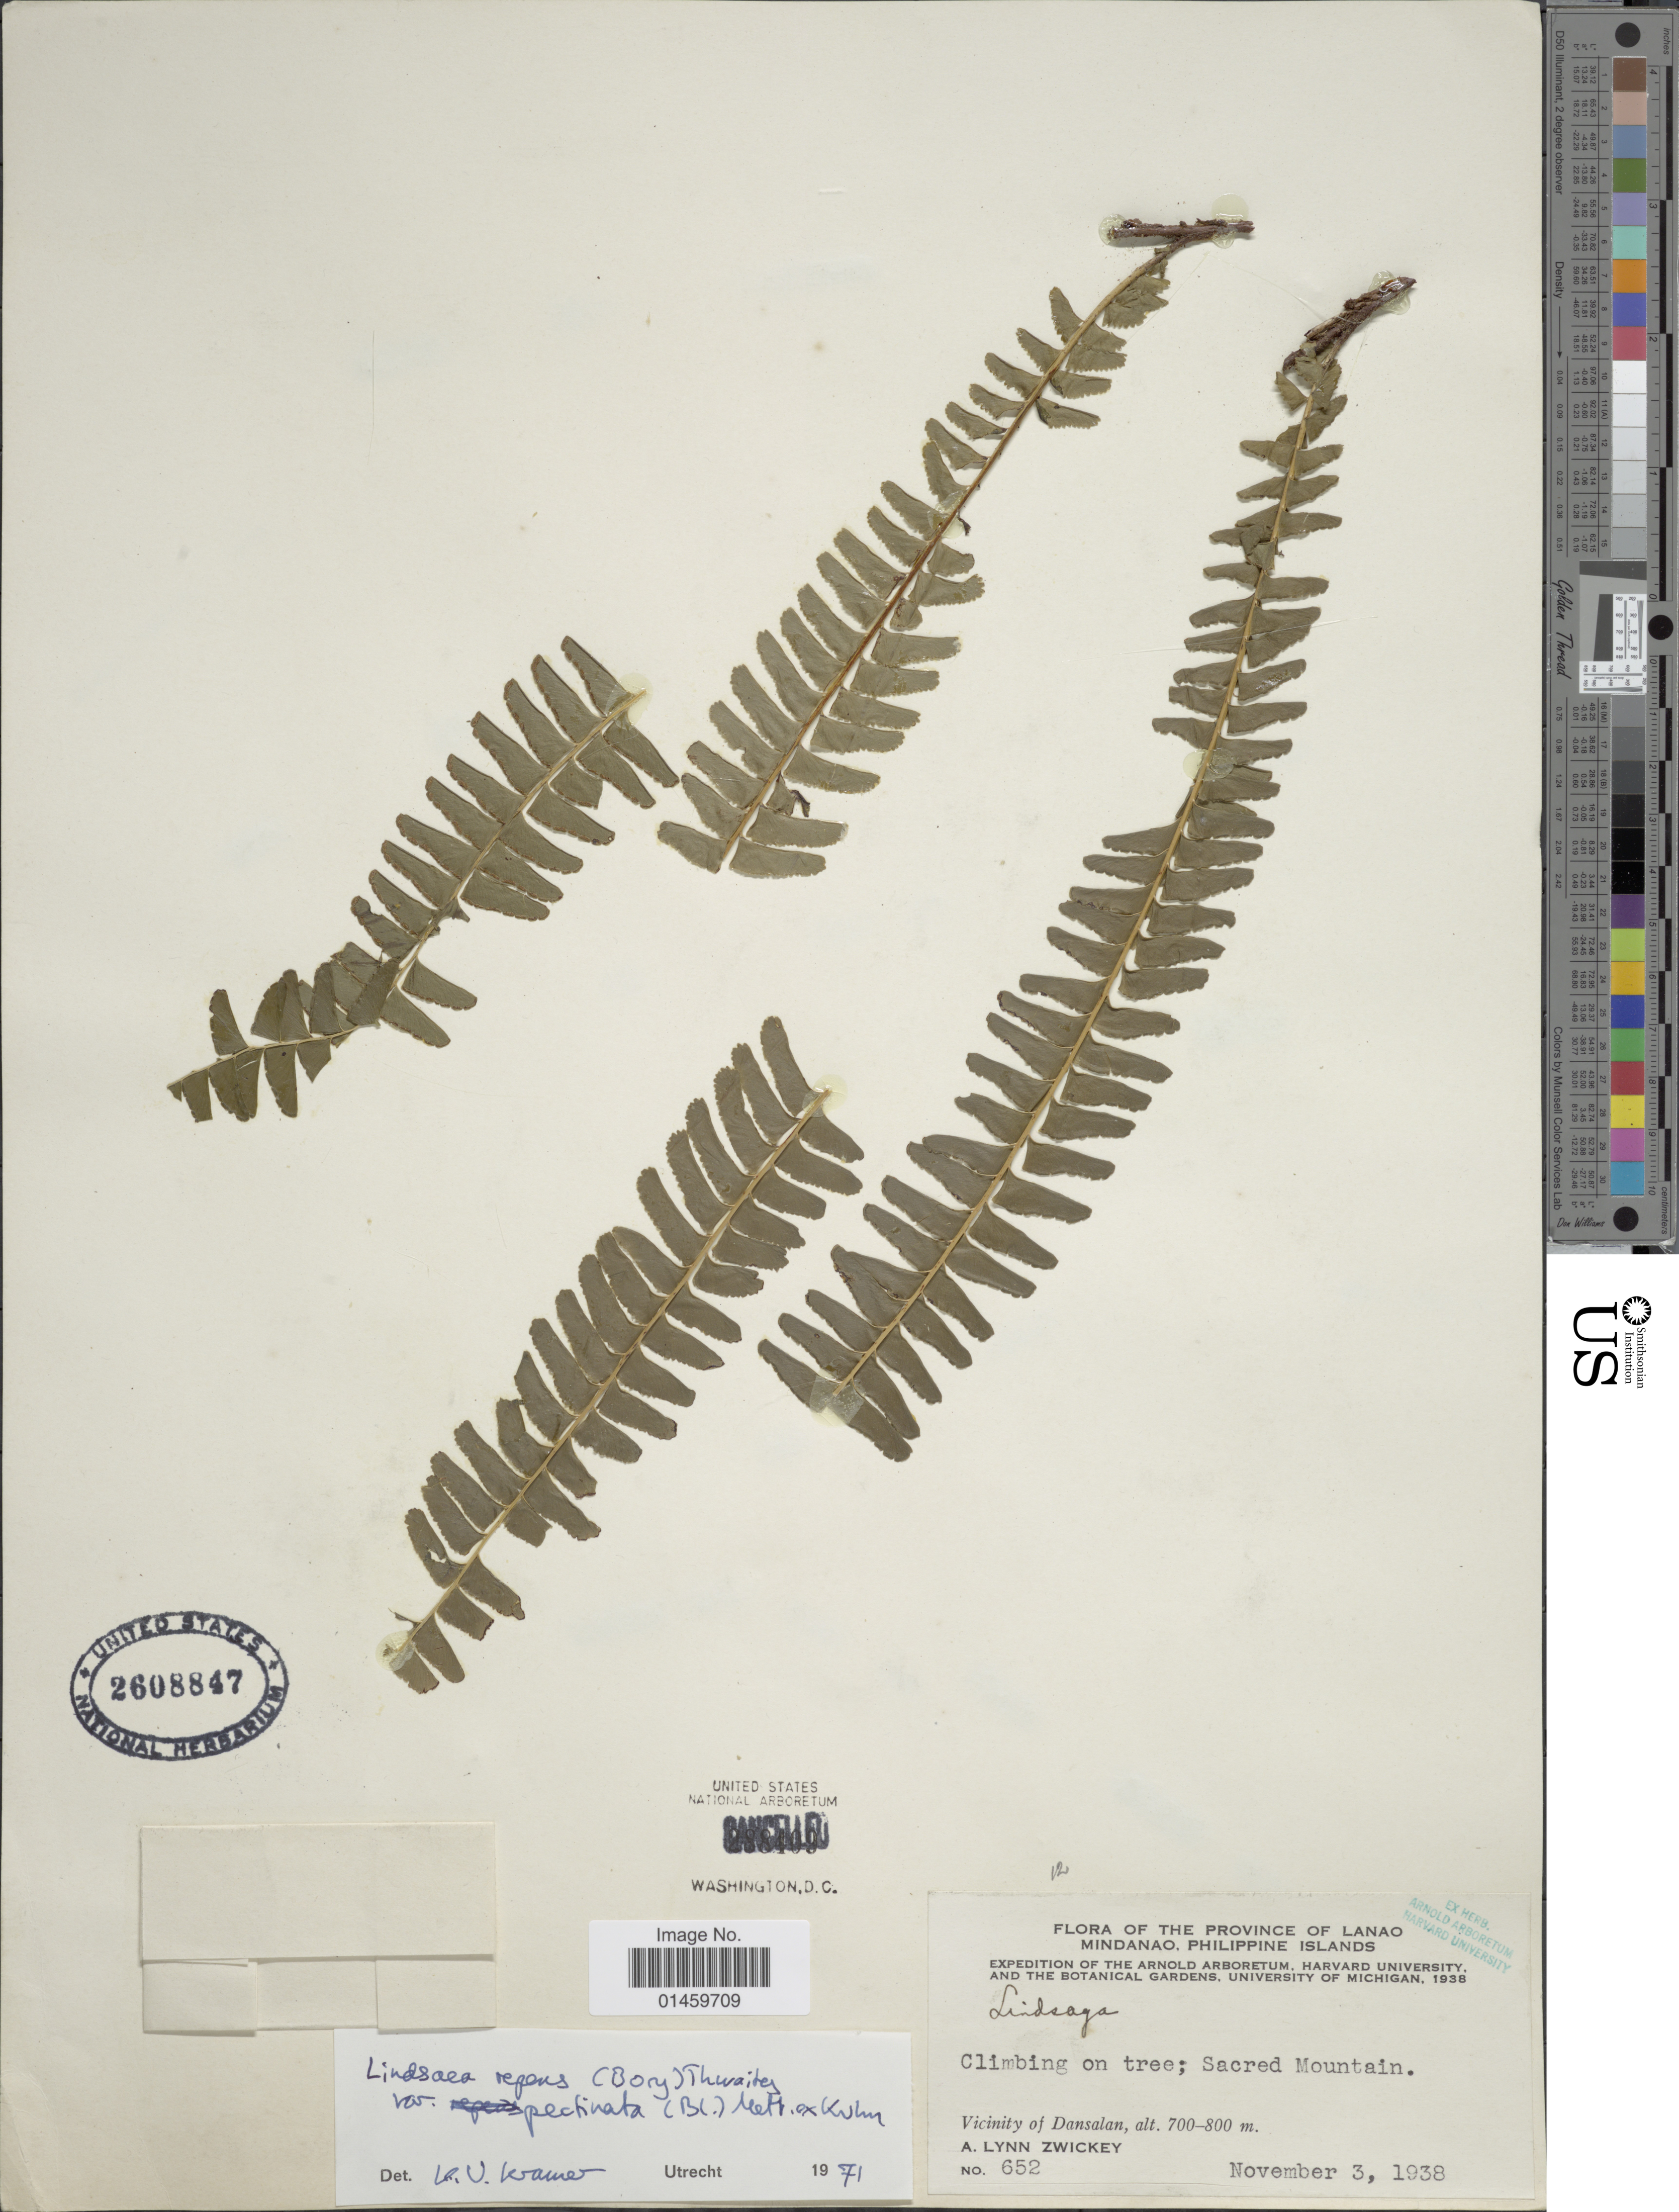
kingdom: Plantae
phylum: Tracheophyta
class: Polypodiopsida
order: Polypodiales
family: Lindsaeaceae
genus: Lindsaea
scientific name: Lindsaea repens var. pectinata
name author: (Blume) Mett.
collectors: A. Zwickey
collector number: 652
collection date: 1938-11-03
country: Philippines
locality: The Province of Lanao Mindanao. Vicinity of Dansalan.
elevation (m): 700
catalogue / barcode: US 2608847